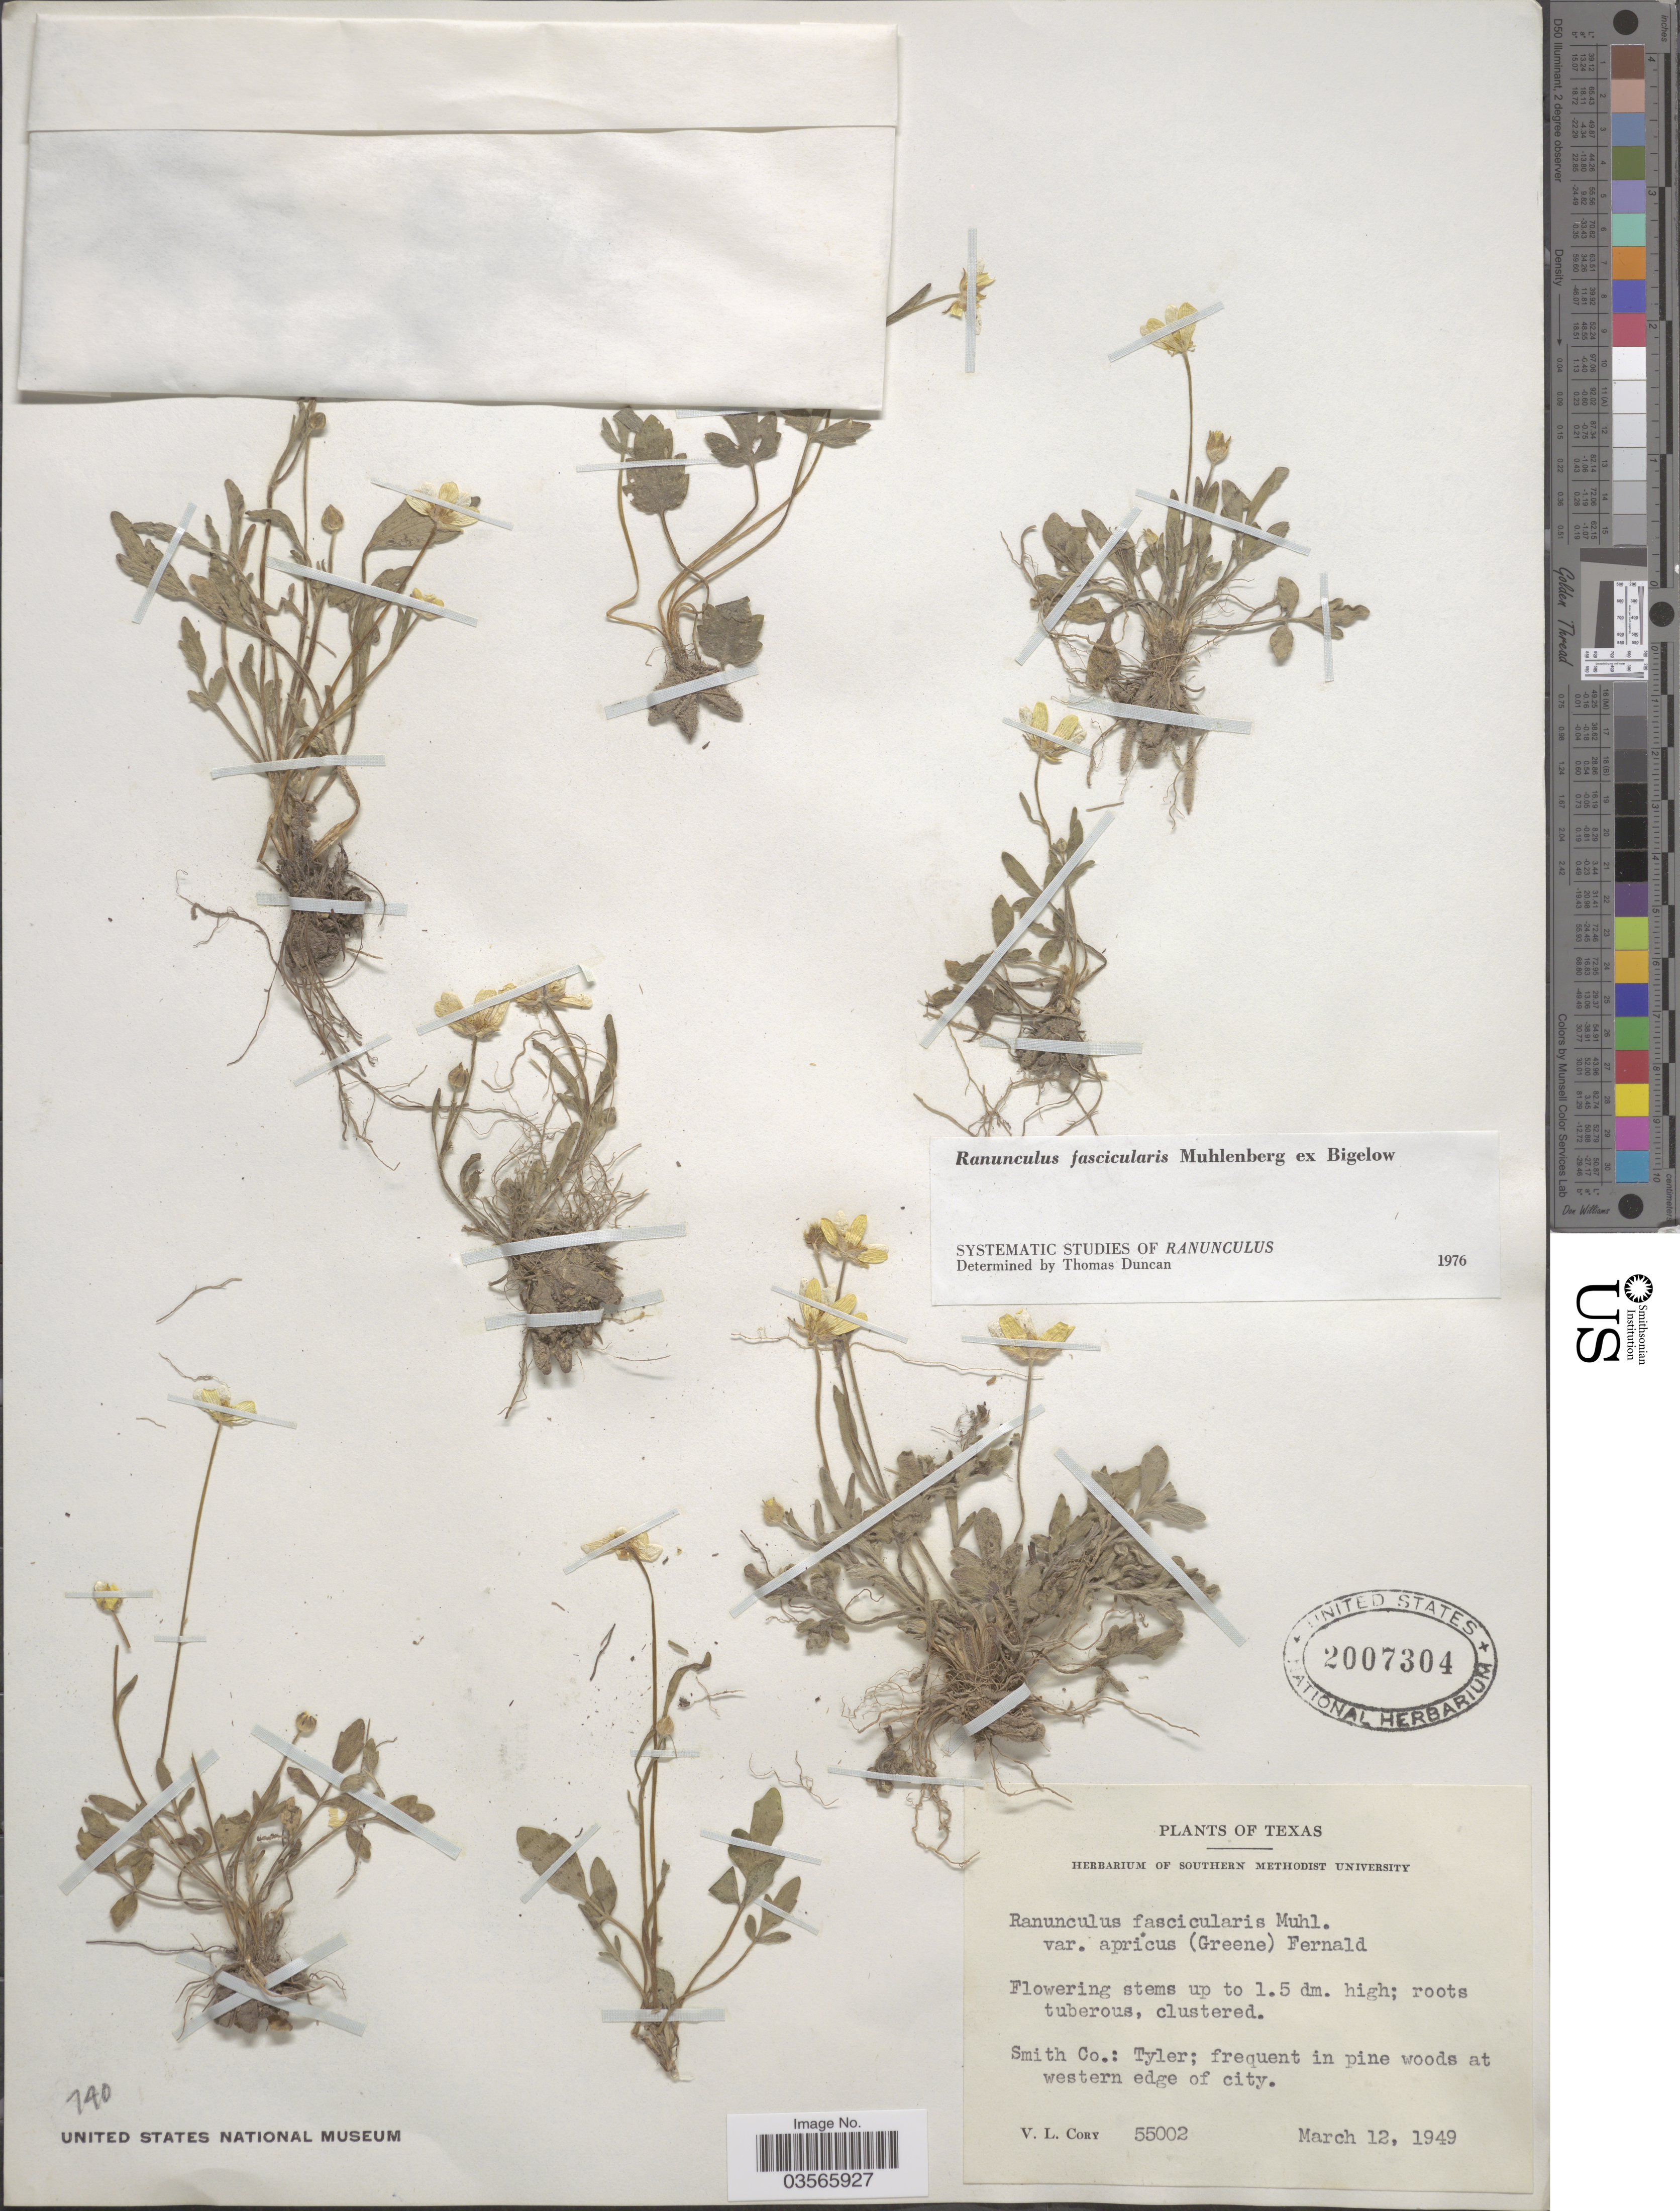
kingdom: Plantae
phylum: Tracheophyta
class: Magnoliopsida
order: Ranunculales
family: Ranunculaceae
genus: Ranunculus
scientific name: Ranunculus fascicularis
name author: Muhl. ex Bigelow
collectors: V. Cory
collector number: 55002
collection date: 1949-03-12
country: United States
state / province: Texas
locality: Smith Co.: Tyler; frequent in pine woods at western edge of city.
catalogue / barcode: US 2007304